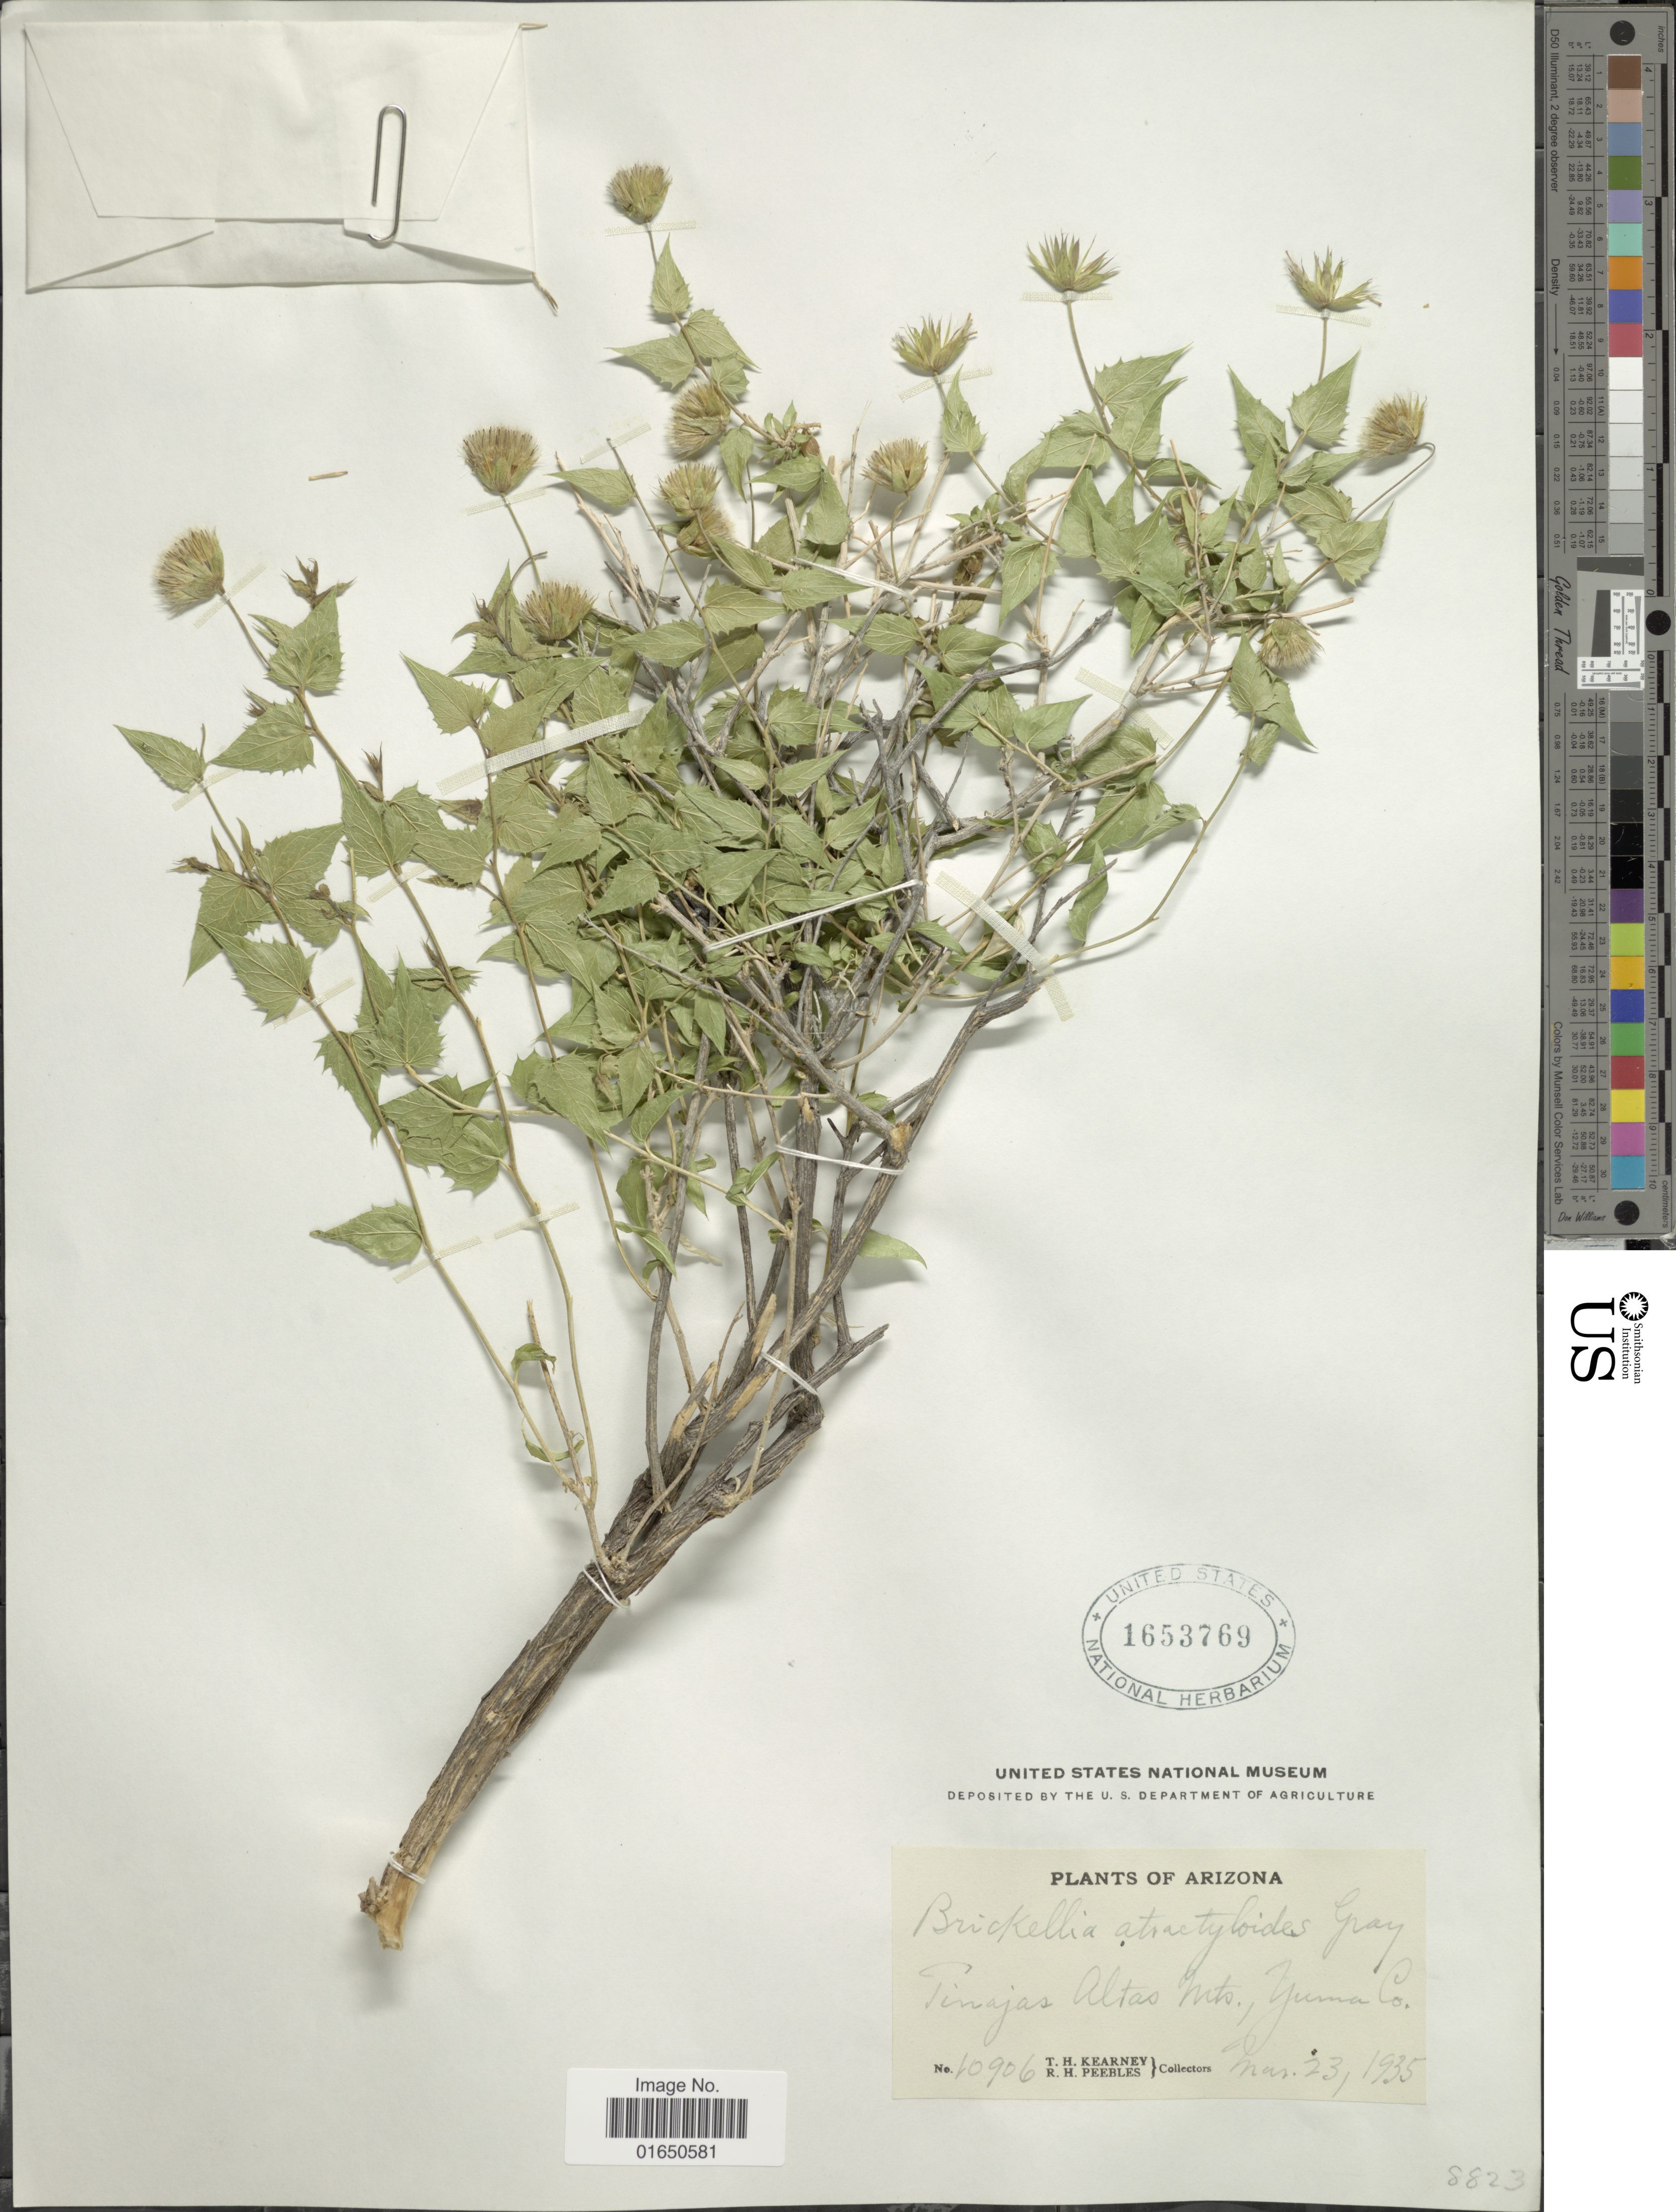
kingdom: Plantae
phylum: Tracheophyta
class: Magnoliopsida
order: Asterales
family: Asteraceae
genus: Brickellia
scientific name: Brickellia atractyloides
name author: A. Gray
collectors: T. H. Kearney & R. H. Peebles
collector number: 10906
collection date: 1935-03-23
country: United States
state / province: Arizona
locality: Tinajas Altas Mts., Yurma Co.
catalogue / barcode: US 1653769